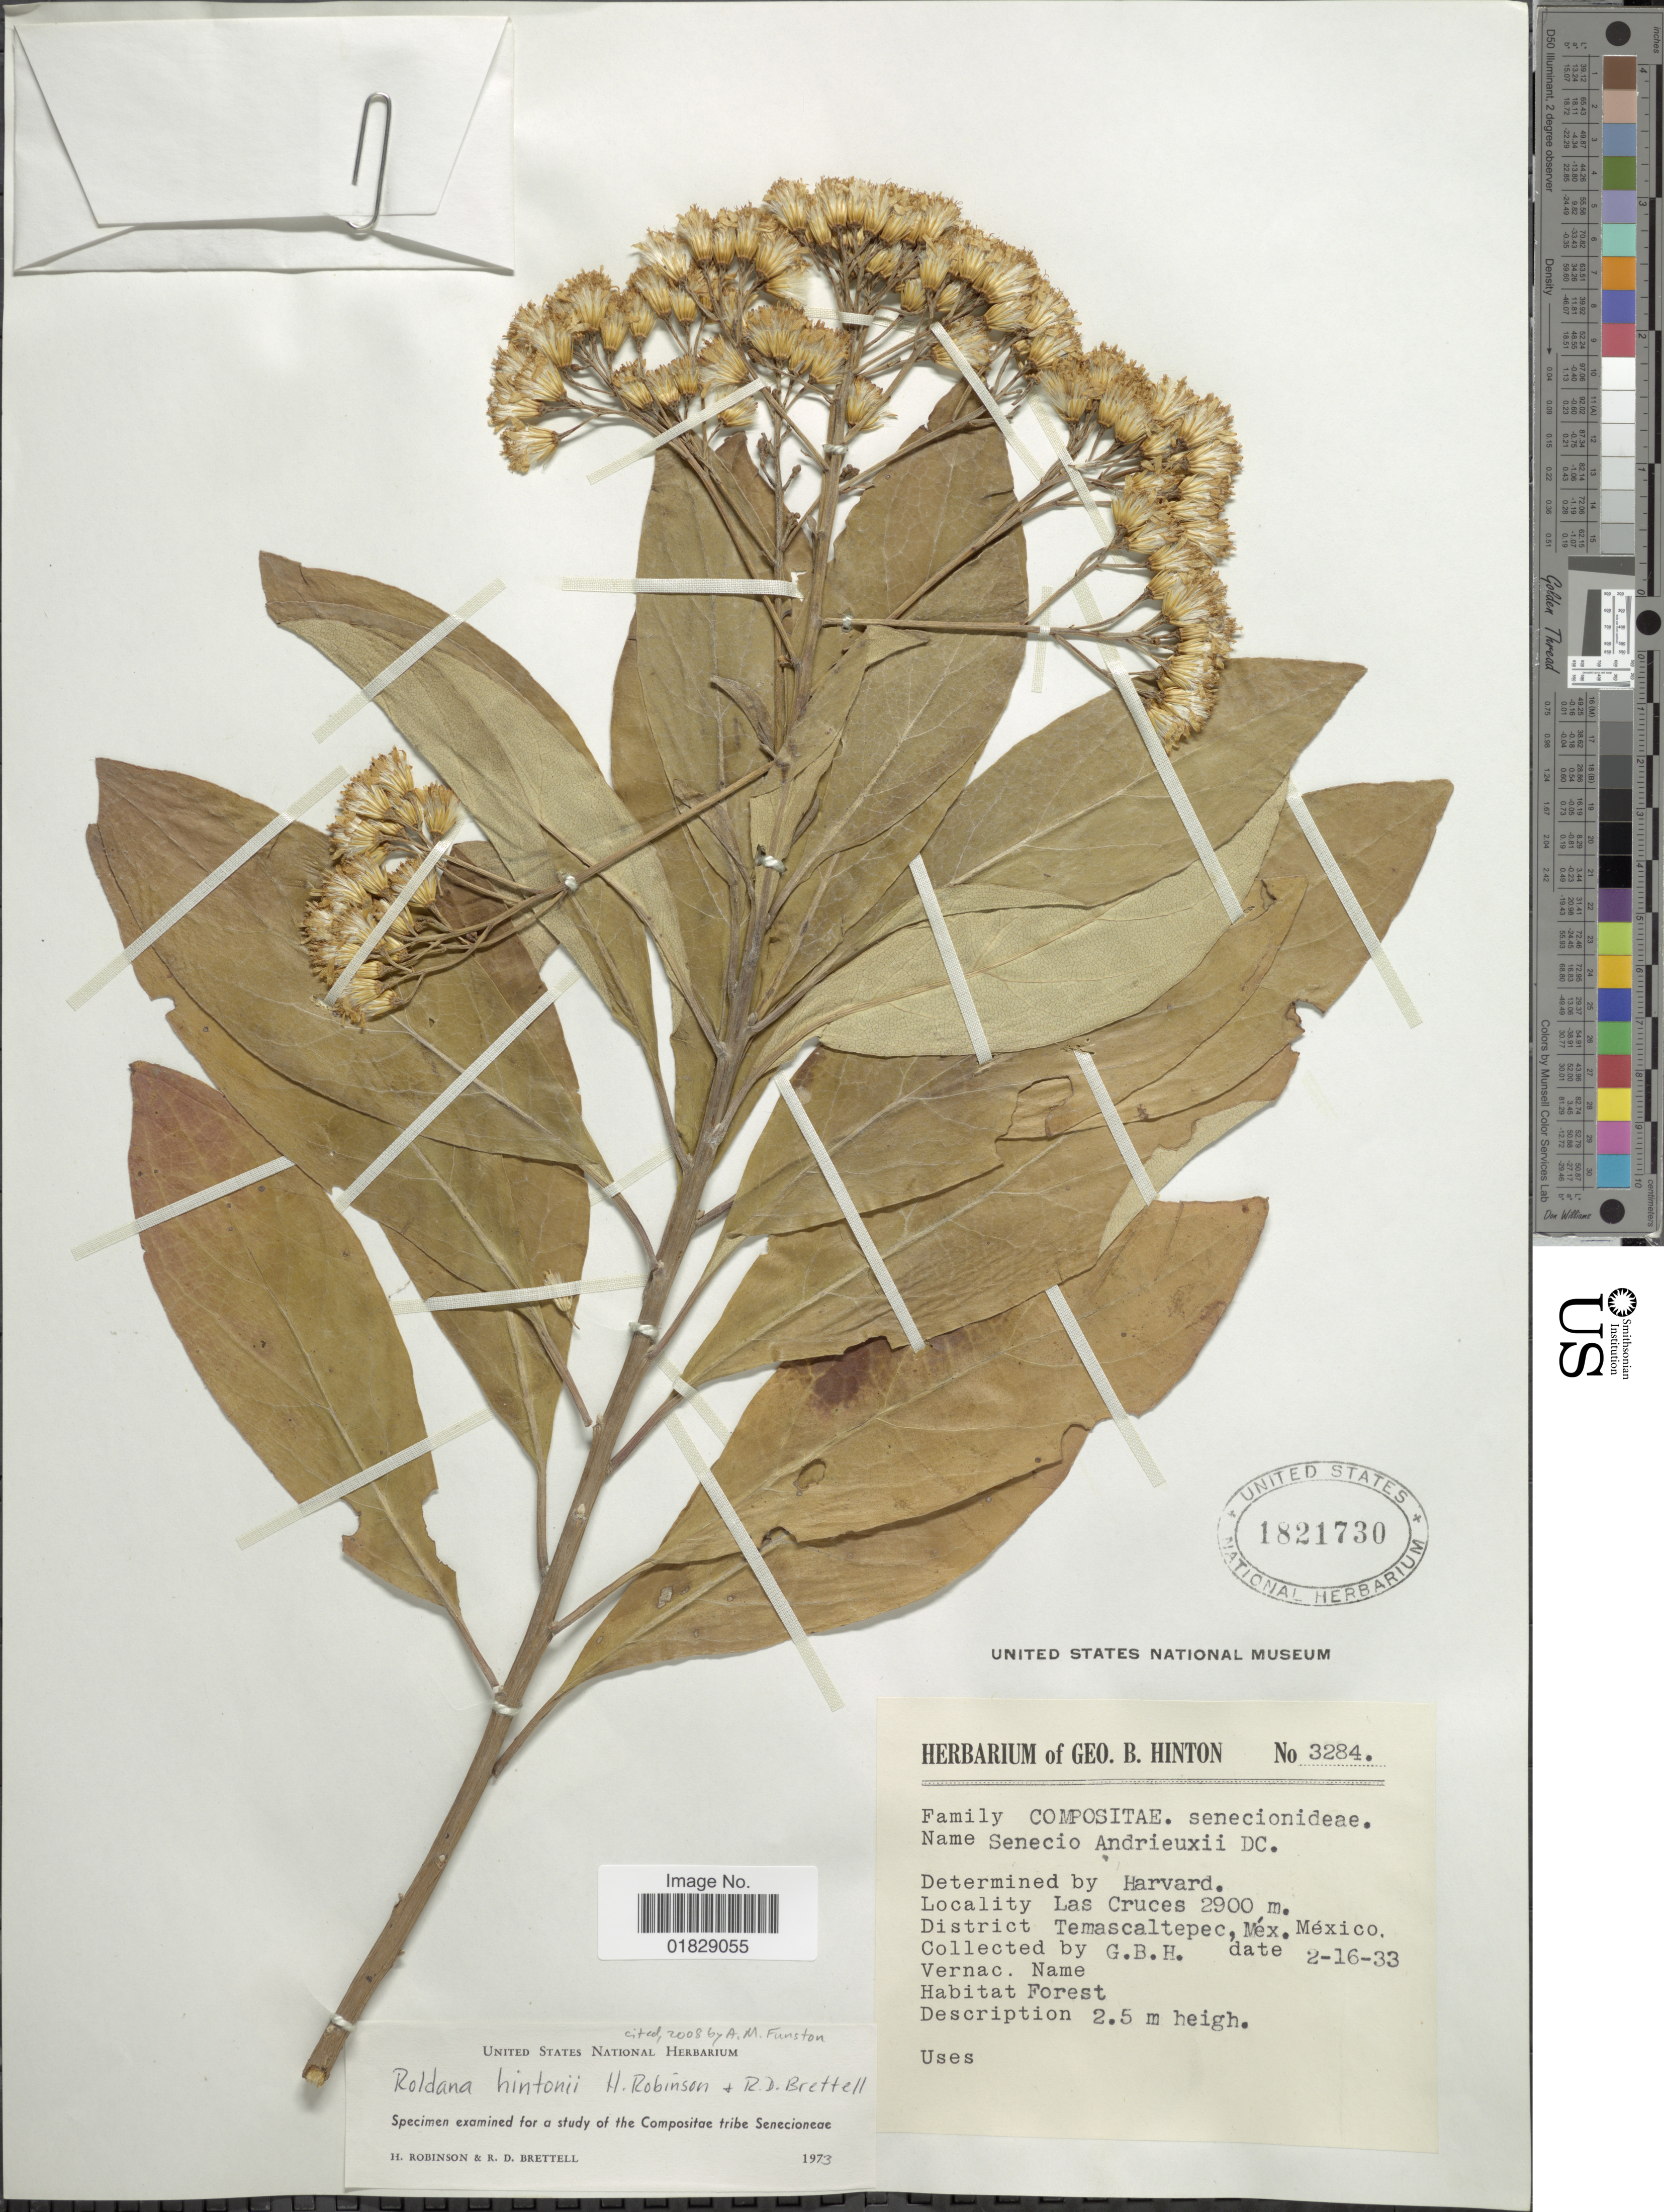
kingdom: Plantae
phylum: Tracheophyta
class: Magnoliopsida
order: Asterales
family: Asteraceae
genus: Roldana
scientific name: Roldana hintonii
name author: H. Rob. & Brettell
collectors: G. B. Hinton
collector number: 3284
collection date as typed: Transcribed d/m/y: 16/2/33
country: Mexico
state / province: México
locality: Las Cruces. District Temascaltepec, Méx., México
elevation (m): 2900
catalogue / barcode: US 1821730